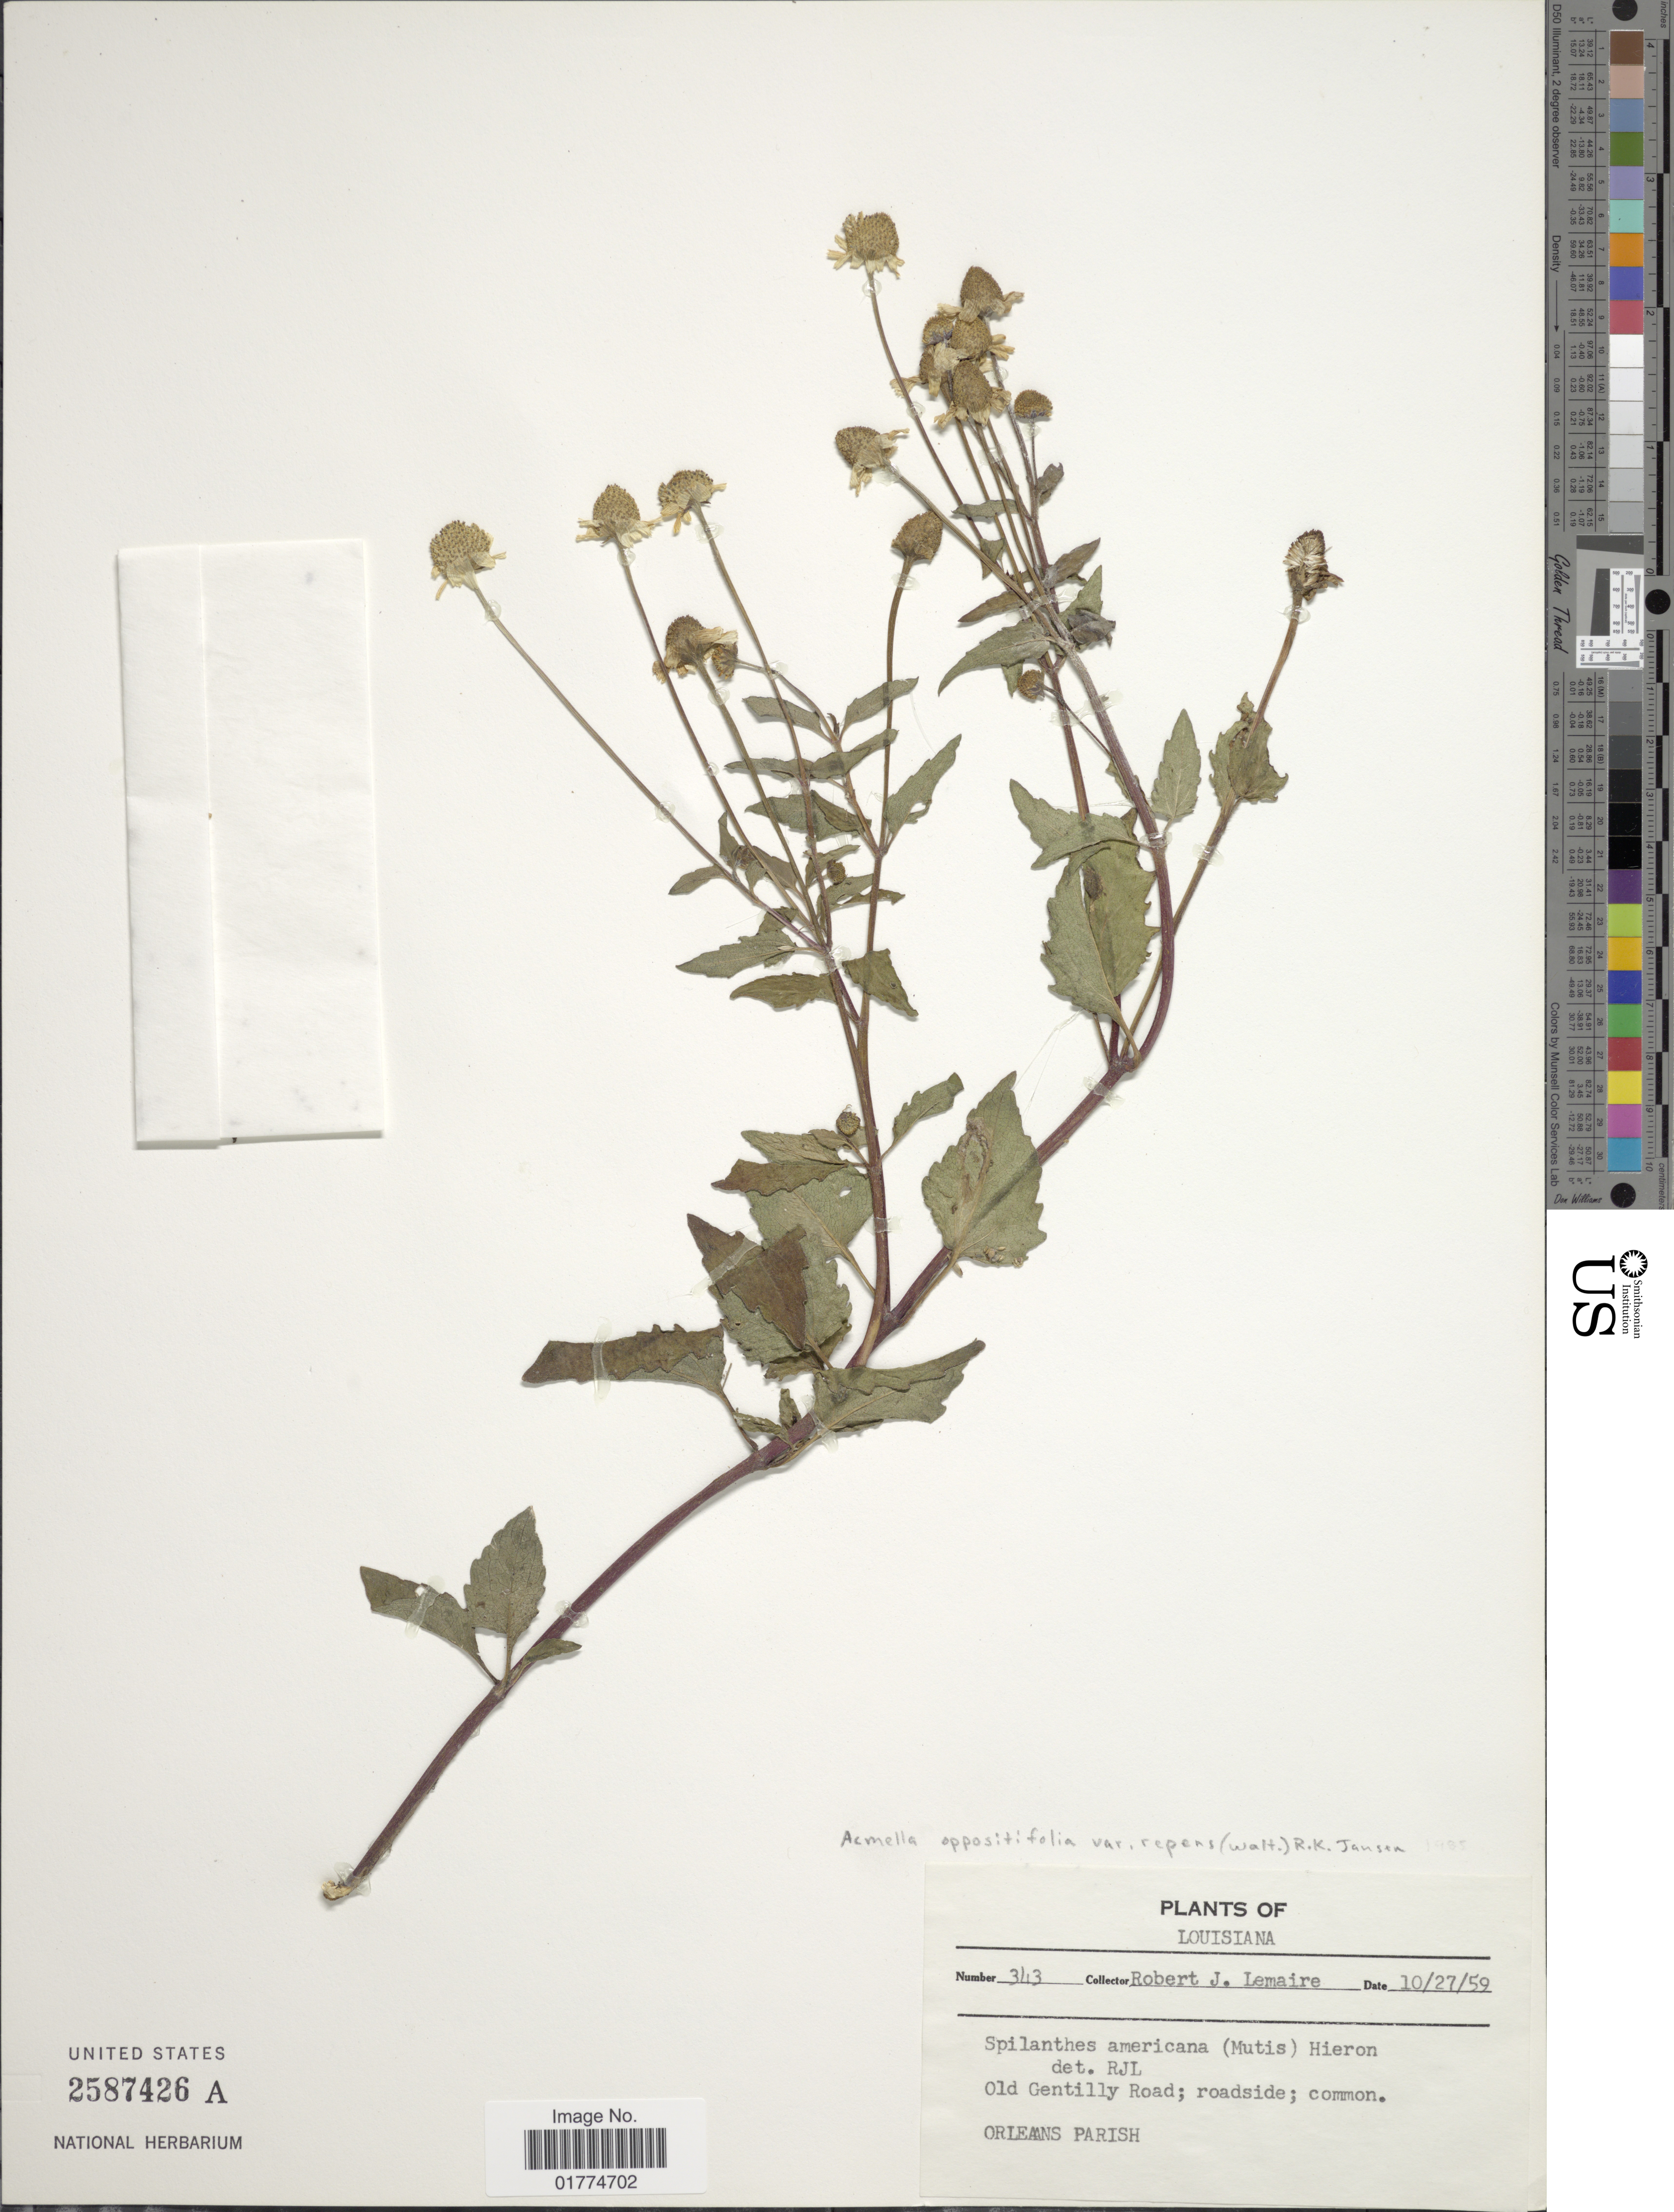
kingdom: Plantae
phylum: Tracheophyta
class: Magnoliopsida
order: Asterales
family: Asteraceae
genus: Acmella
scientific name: Acmella oppositifolia var. repens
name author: (Walter) R.K. Jansen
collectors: R. J. Lemaire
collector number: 343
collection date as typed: Transcribed d/m/y: 27/10/59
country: United States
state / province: Louisiana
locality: Old Gentilly Road; Orleans Parish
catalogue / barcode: US 2587426A